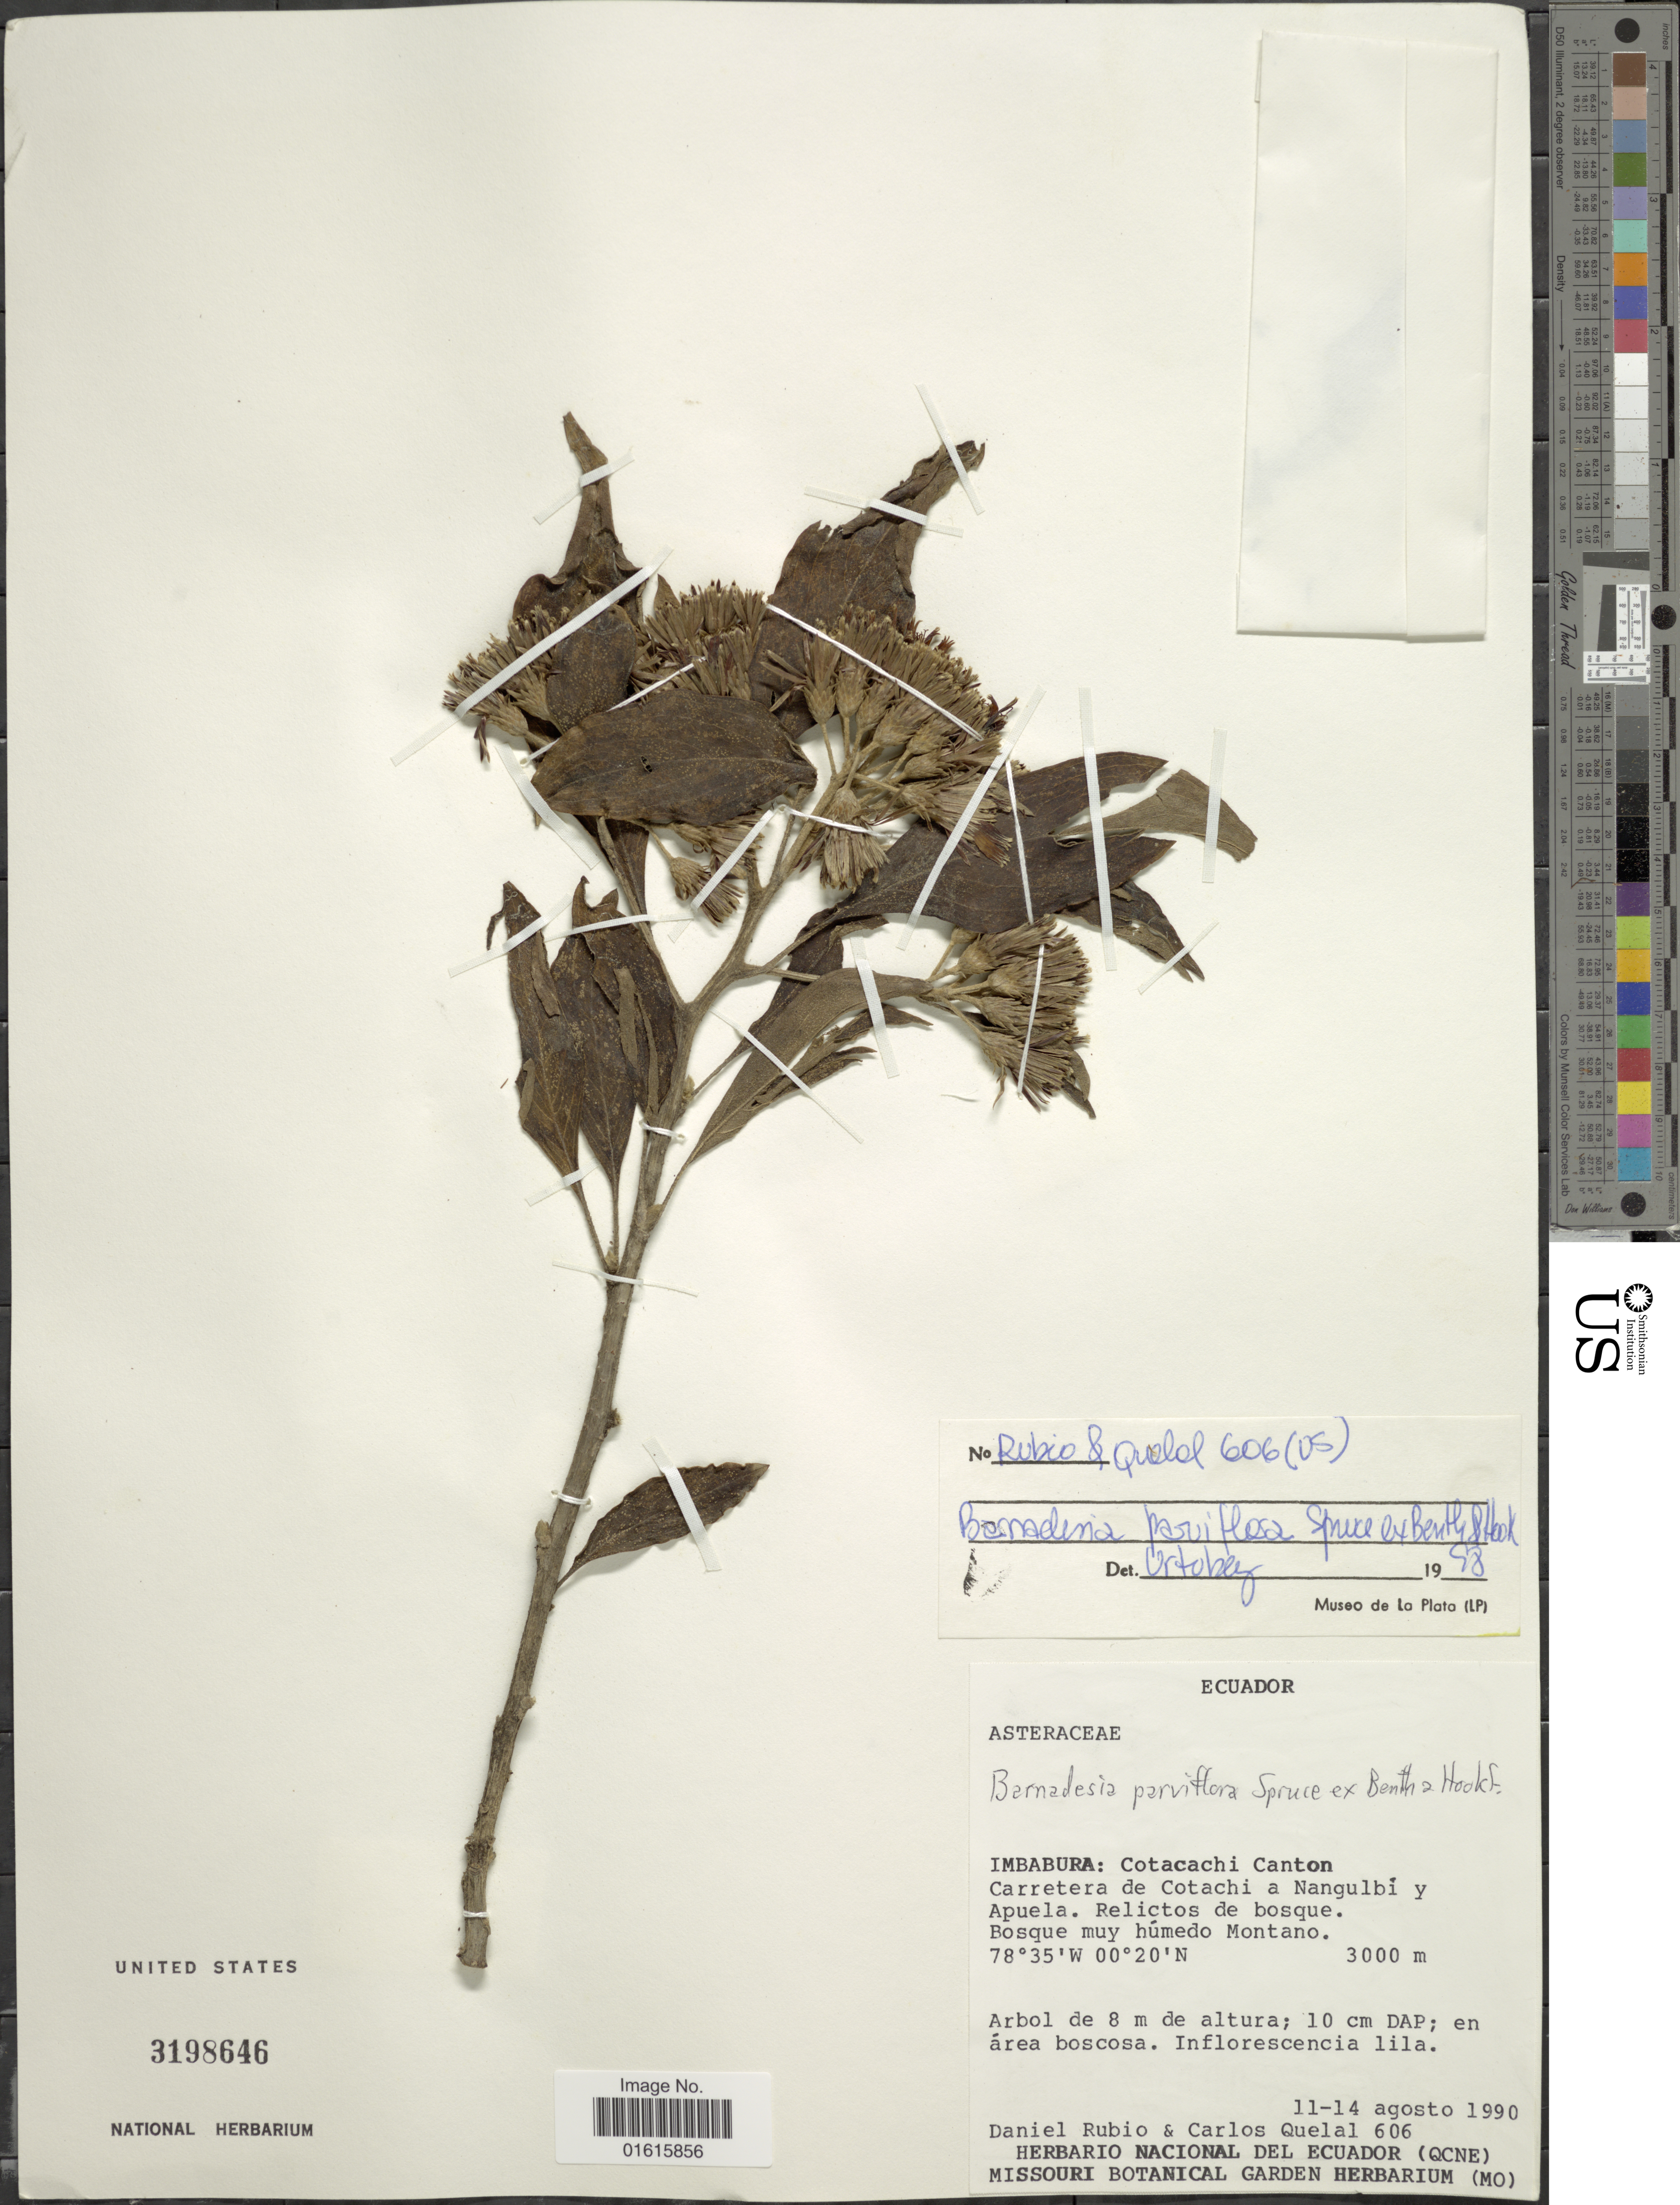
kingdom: Plantae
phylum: Tracheophyta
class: Magnoliopsida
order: Asterales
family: Asteraceae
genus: Barnadesia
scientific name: Barnadesia parviflora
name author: Spruce ex Benth. & Hook. f.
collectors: D. Rubio & C. Quelal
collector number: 606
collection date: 1990-08-11/1990-08-14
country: Ecuador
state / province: Imbabura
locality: Cotacachi Canton, Carretera de Cotachi a Nangulbi y Apuela. Relictos de bosque. Bosque muy humedo Montano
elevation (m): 3000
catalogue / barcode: US 3198646